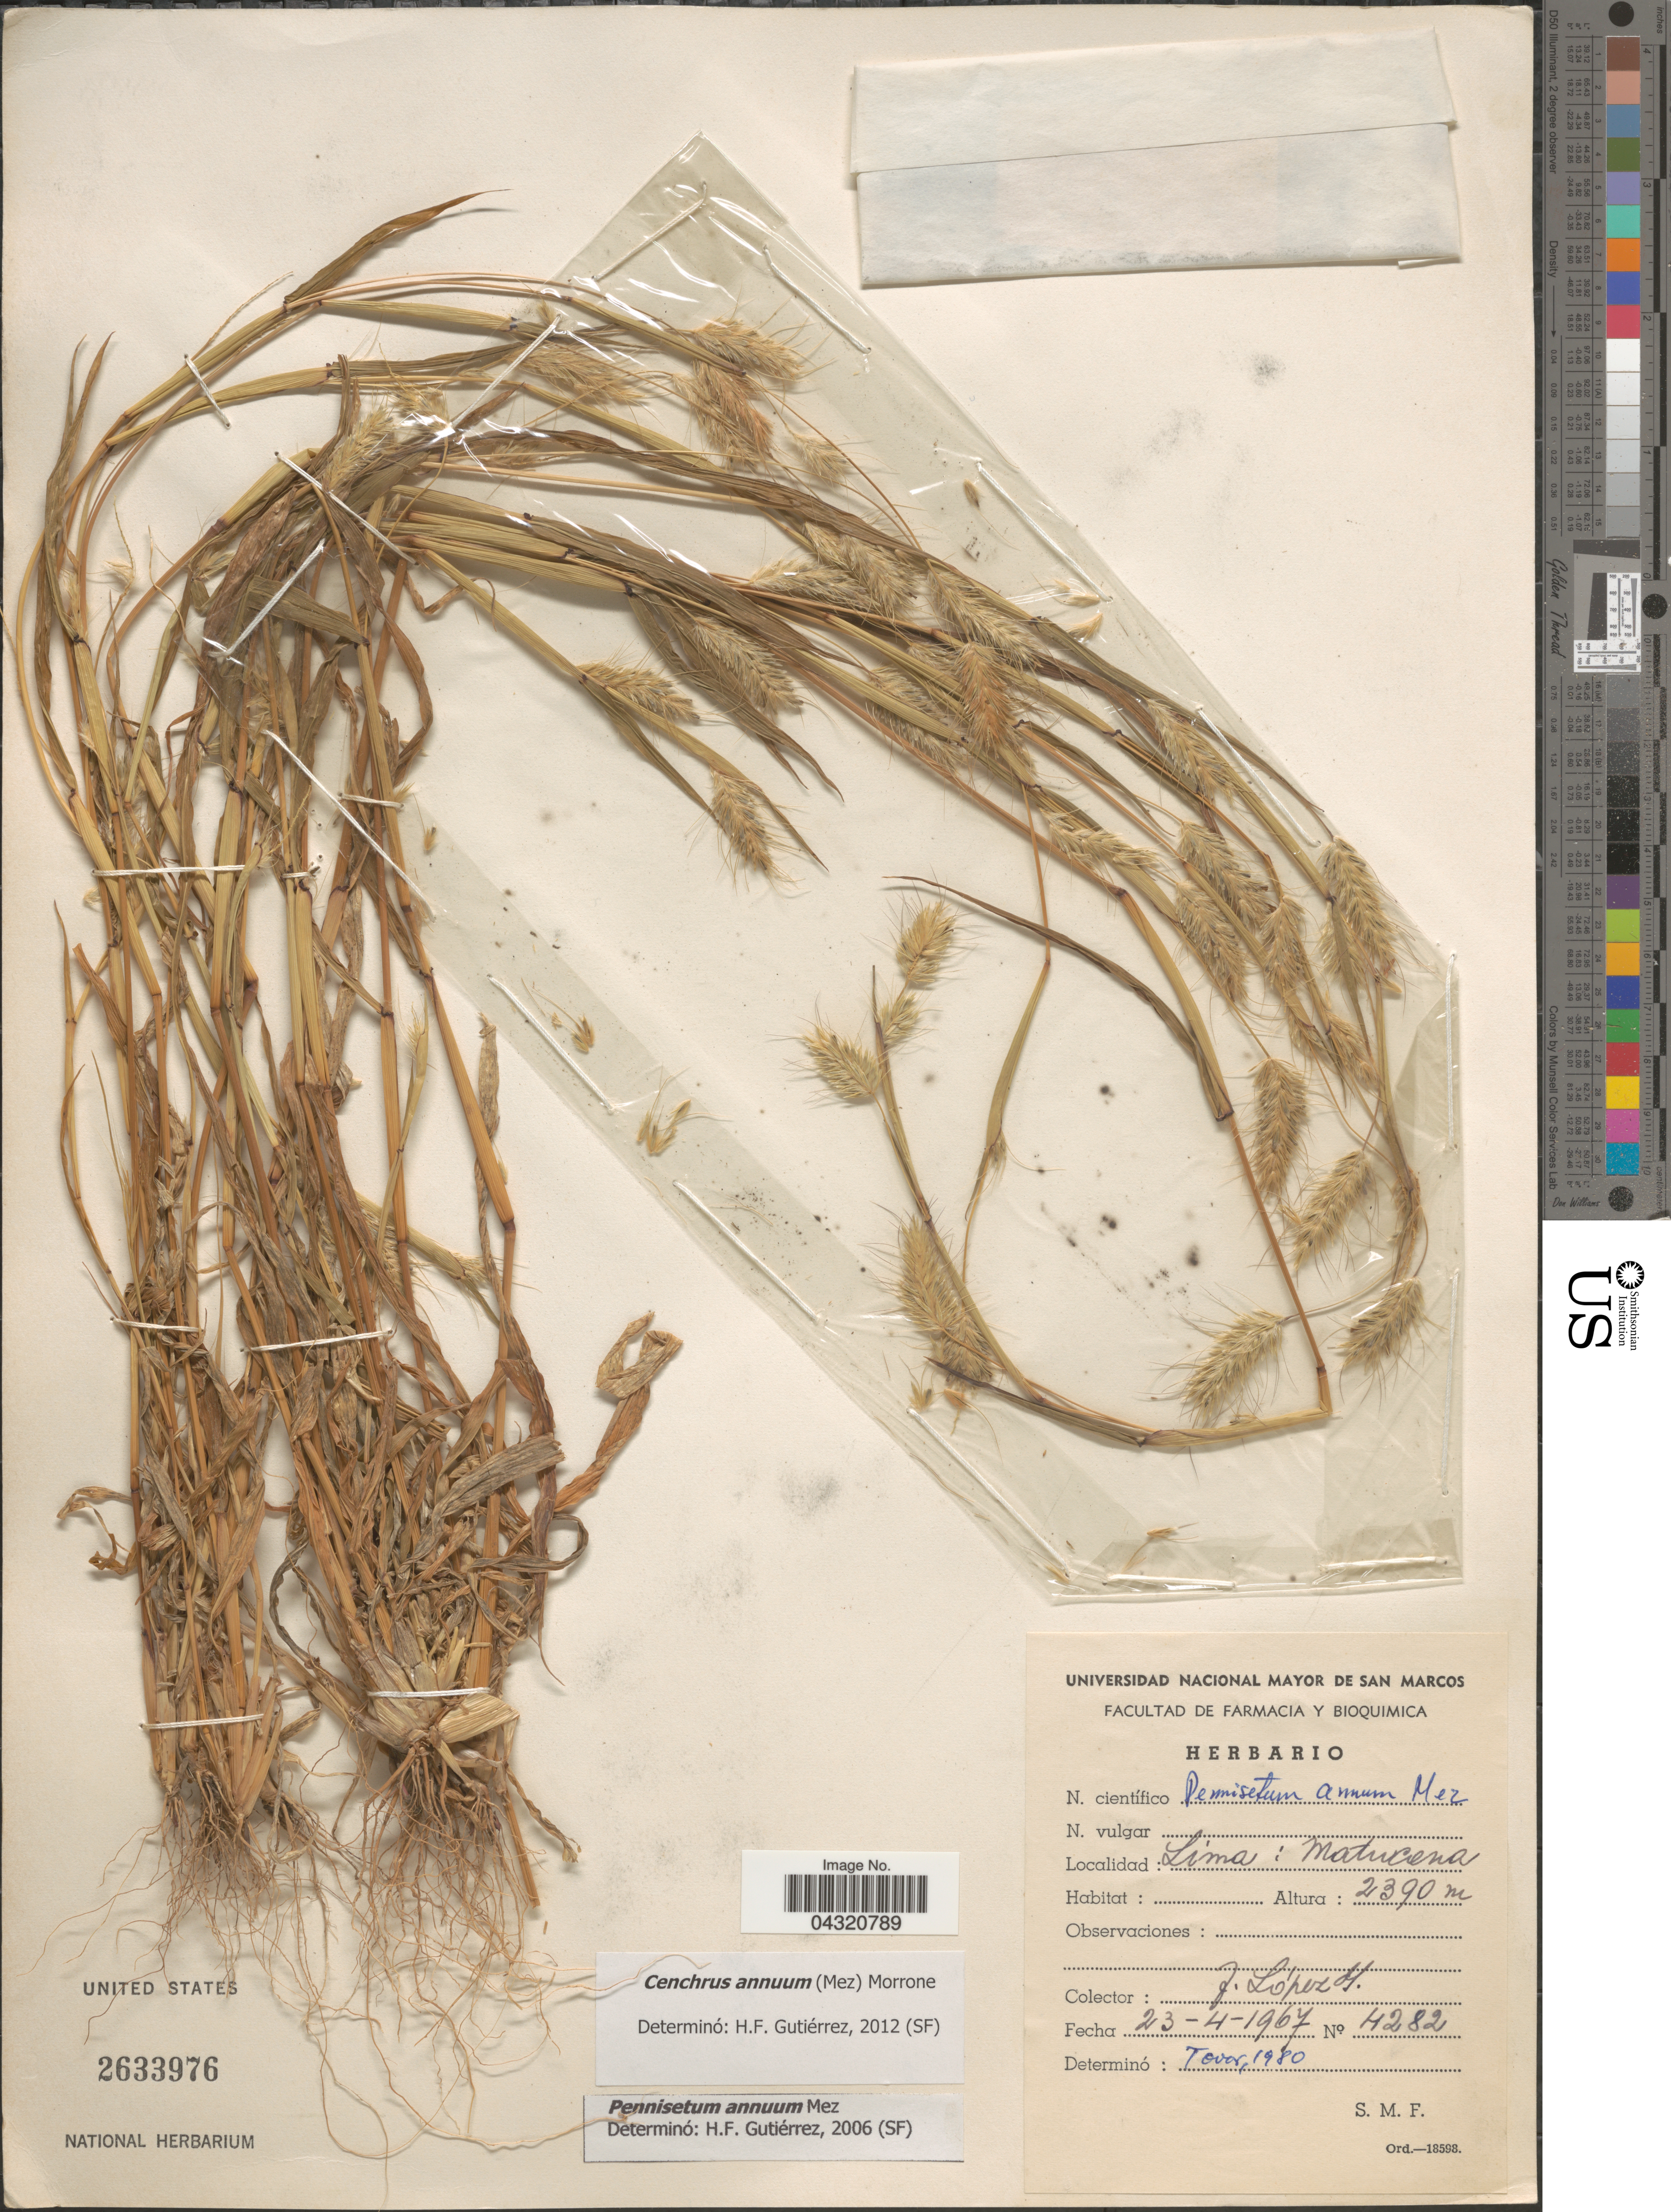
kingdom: Plantae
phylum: Tracheophyta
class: Liliopsida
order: Poales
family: Poaceae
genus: Cenchrus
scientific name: Cenchrus annuus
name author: (Mez) Morrone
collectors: F. López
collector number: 4282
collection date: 1967-04-23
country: Peru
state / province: Lima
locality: Matucana.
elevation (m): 2390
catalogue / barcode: US 2633976